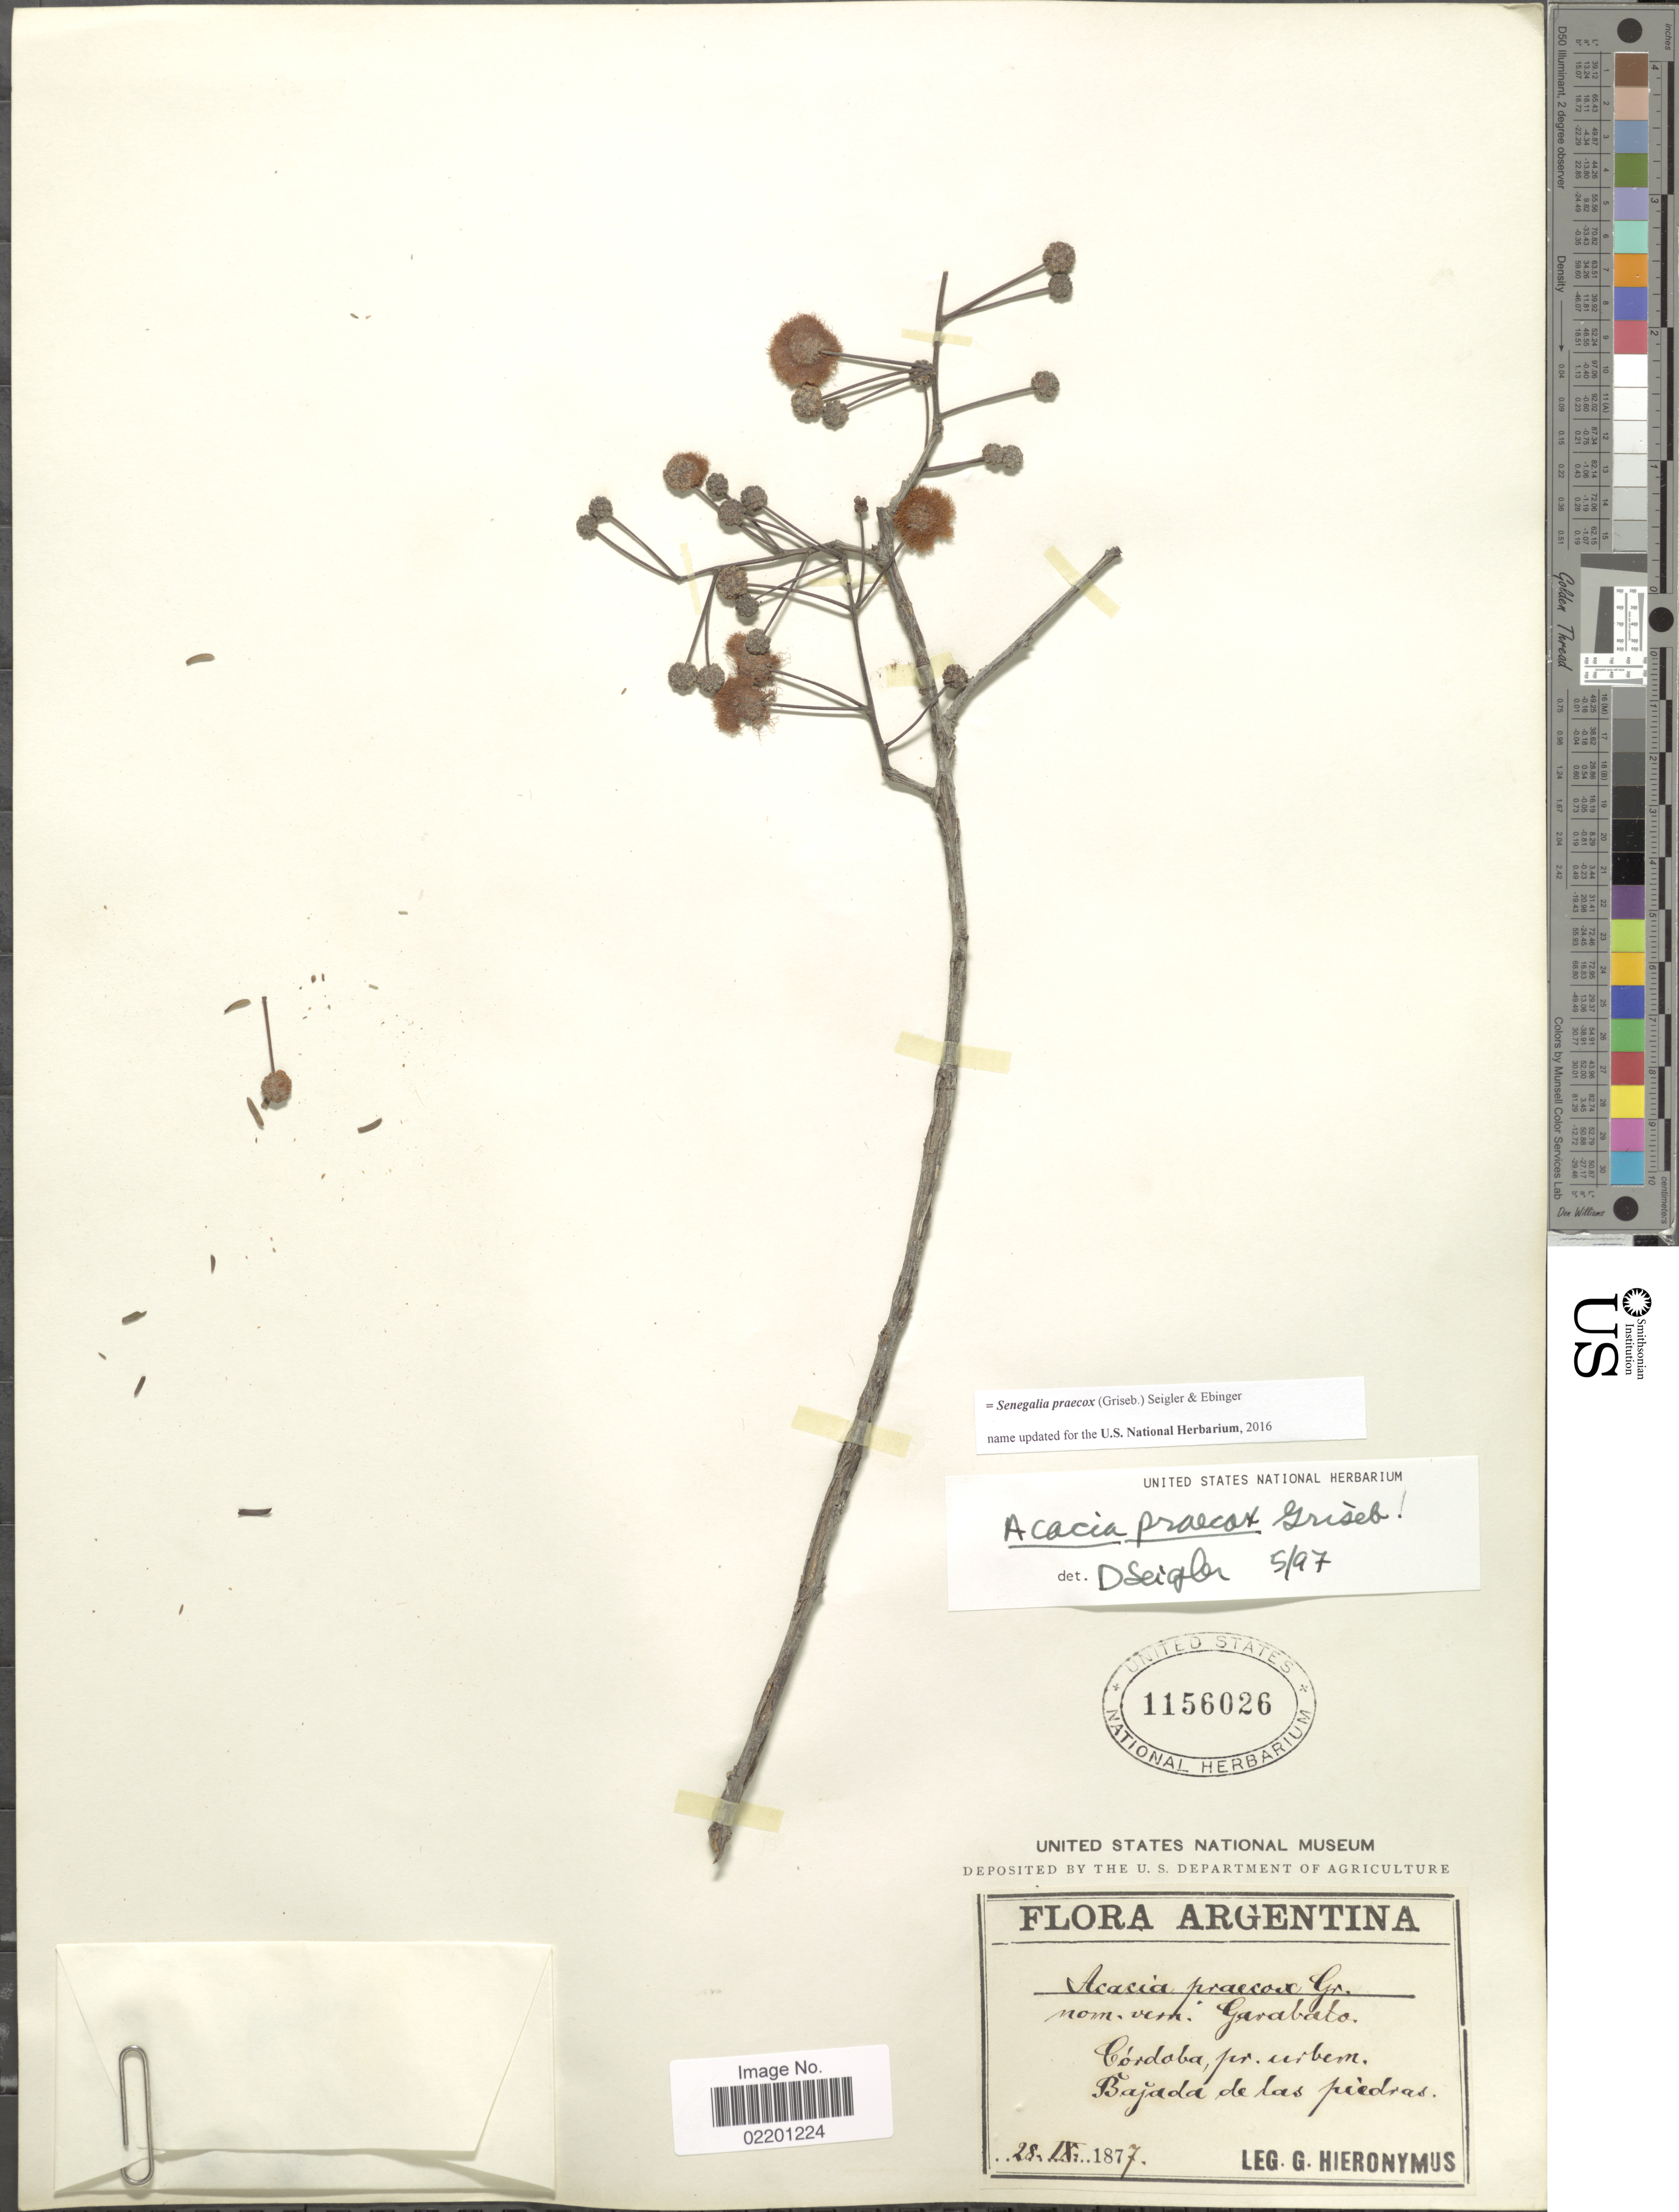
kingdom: Plantae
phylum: Tracheophyta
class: Magnoliopsida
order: Fabales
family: Fabaceae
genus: Senegalia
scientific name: Senegalia praecox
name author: (Griseb.) Seigler & Ebinger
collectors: -. Hieronymus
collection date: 1877-09-28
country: Argentina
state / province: Cordoba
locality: Cordoba, pr. urbem. Bajada de las piedras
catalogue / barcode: US 1156026